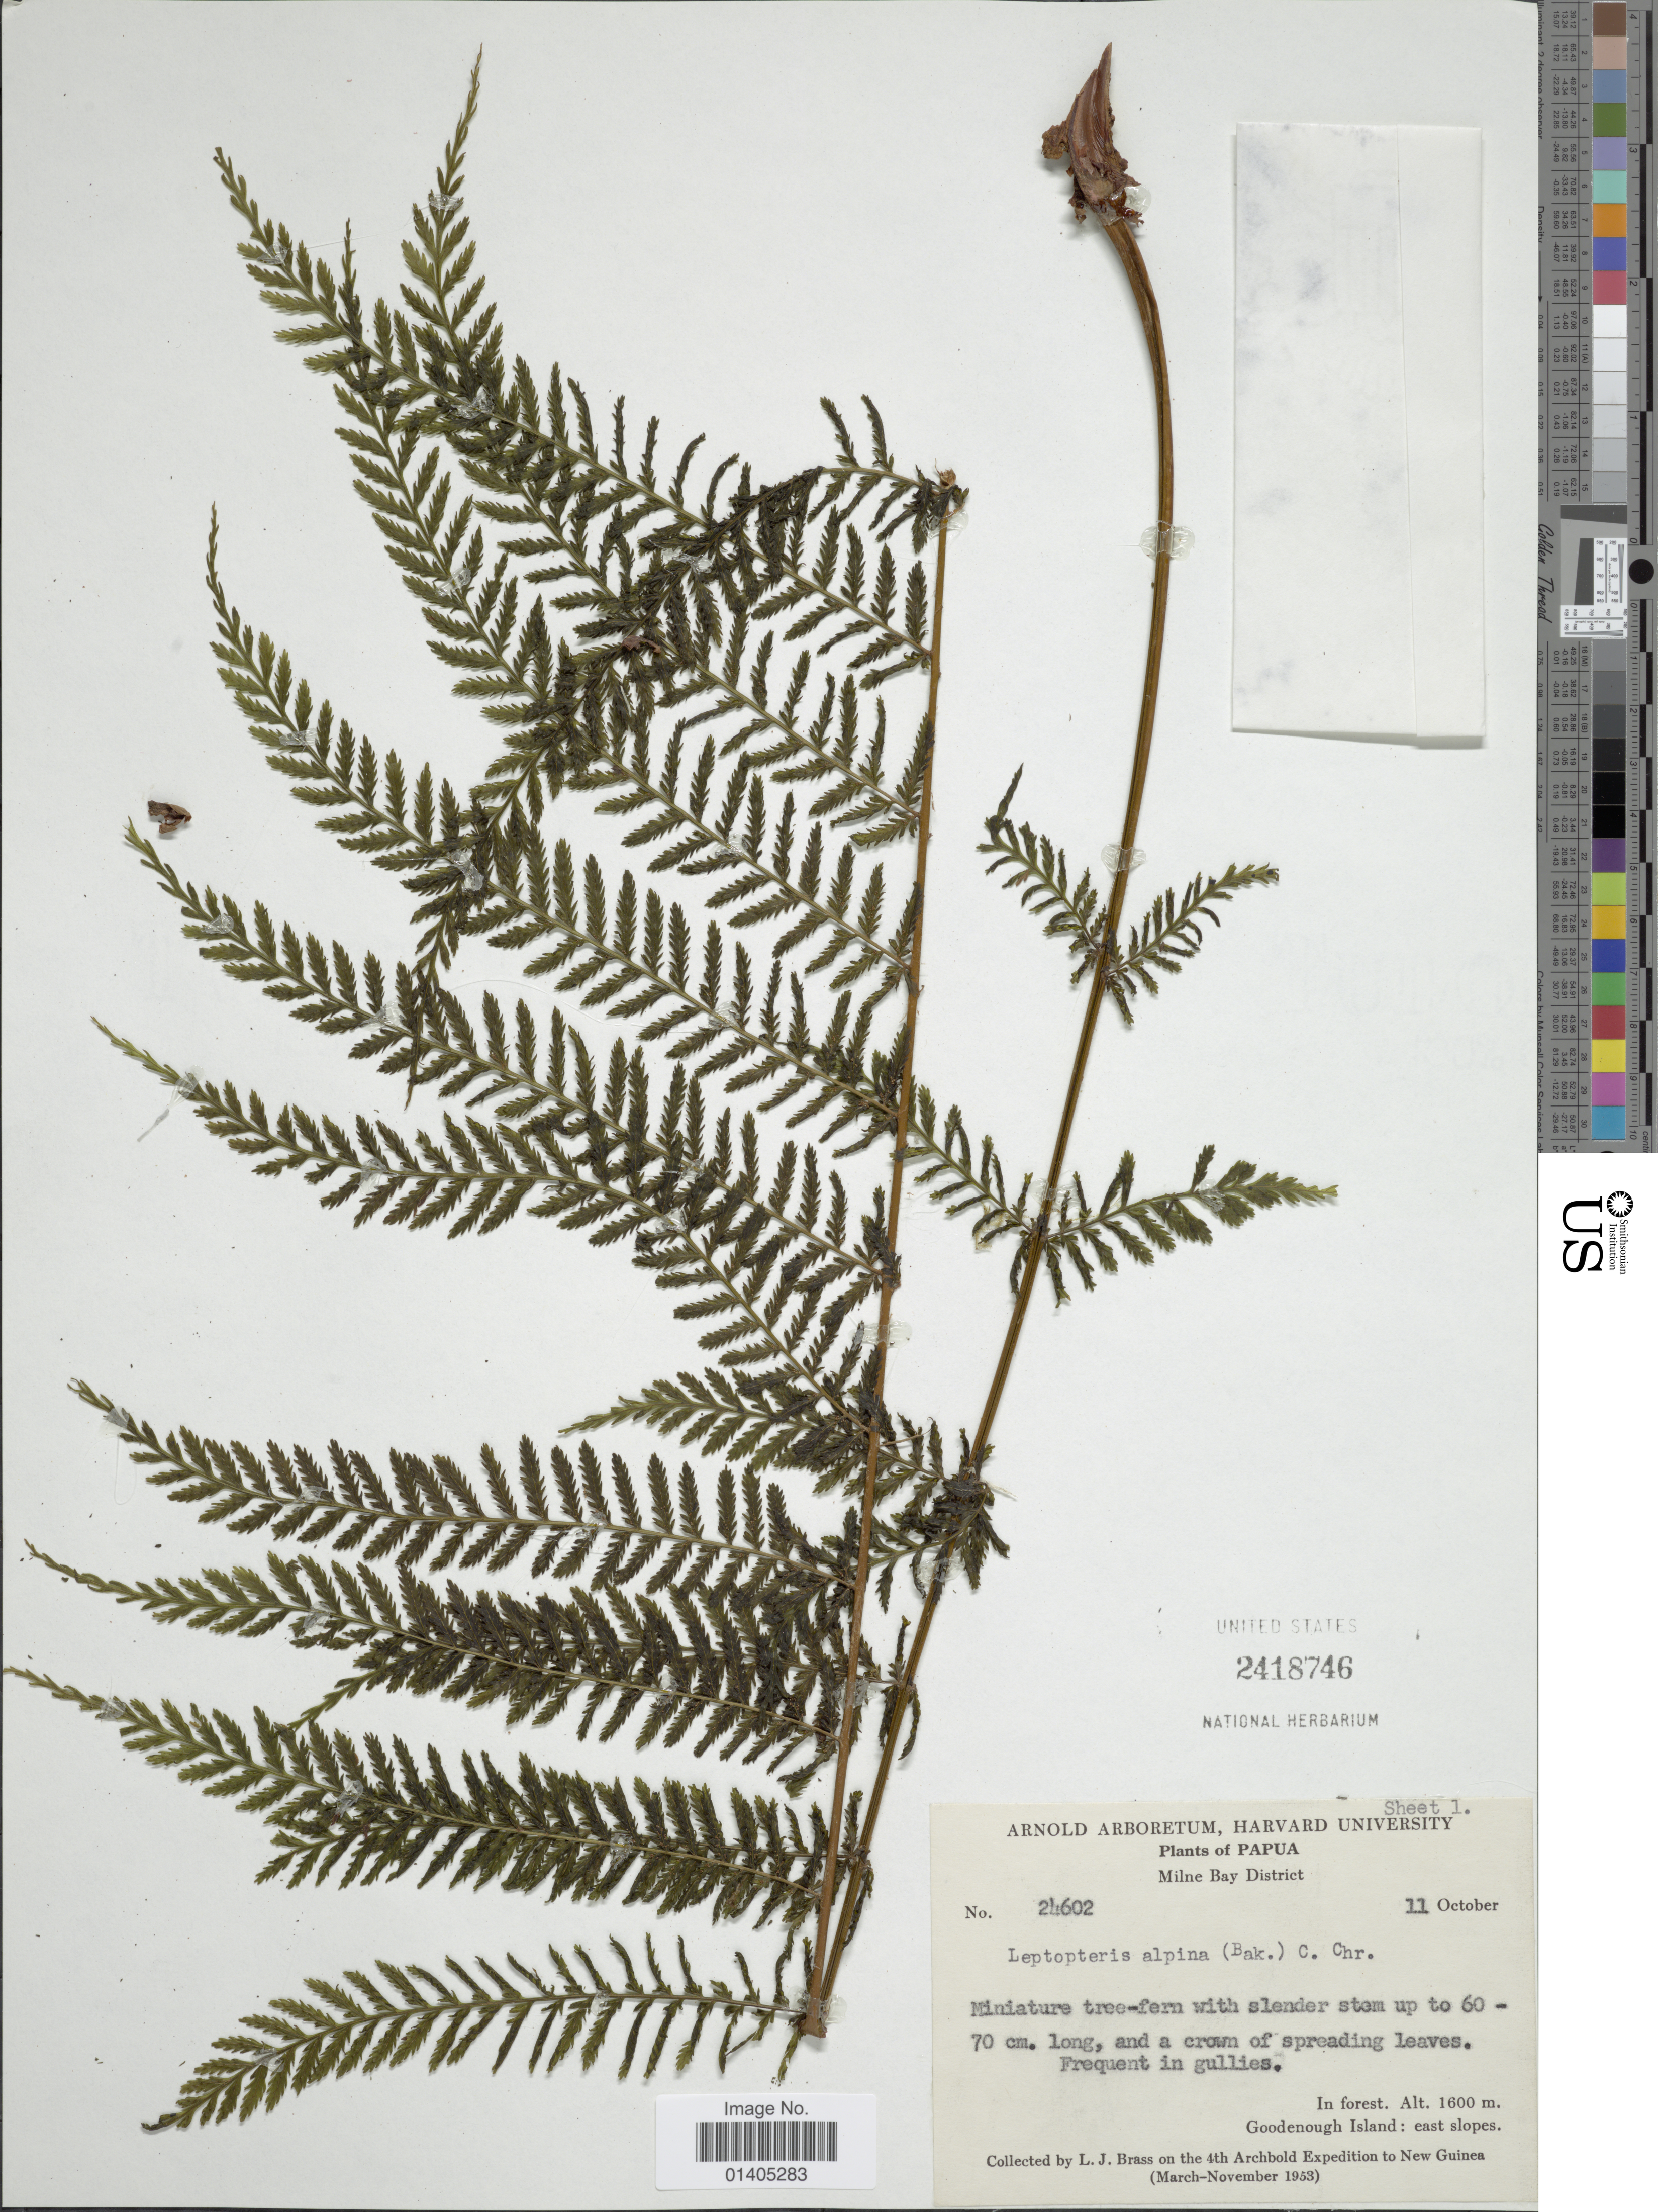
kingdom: Plantae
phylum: Tracheophyta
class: Polypodiopsida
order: Osmundales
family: Osmundaceae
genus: Leptopteris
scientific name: Leptopteris alpina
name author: (Baker) C. Chr.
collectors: L. J. Brass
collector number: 24602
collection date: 1953-10-11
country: Papua New Guinea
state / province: Milne Bay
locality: Milne Bay District, Goodenough Island: east slopes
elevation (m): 1600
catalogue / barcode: US 2418746